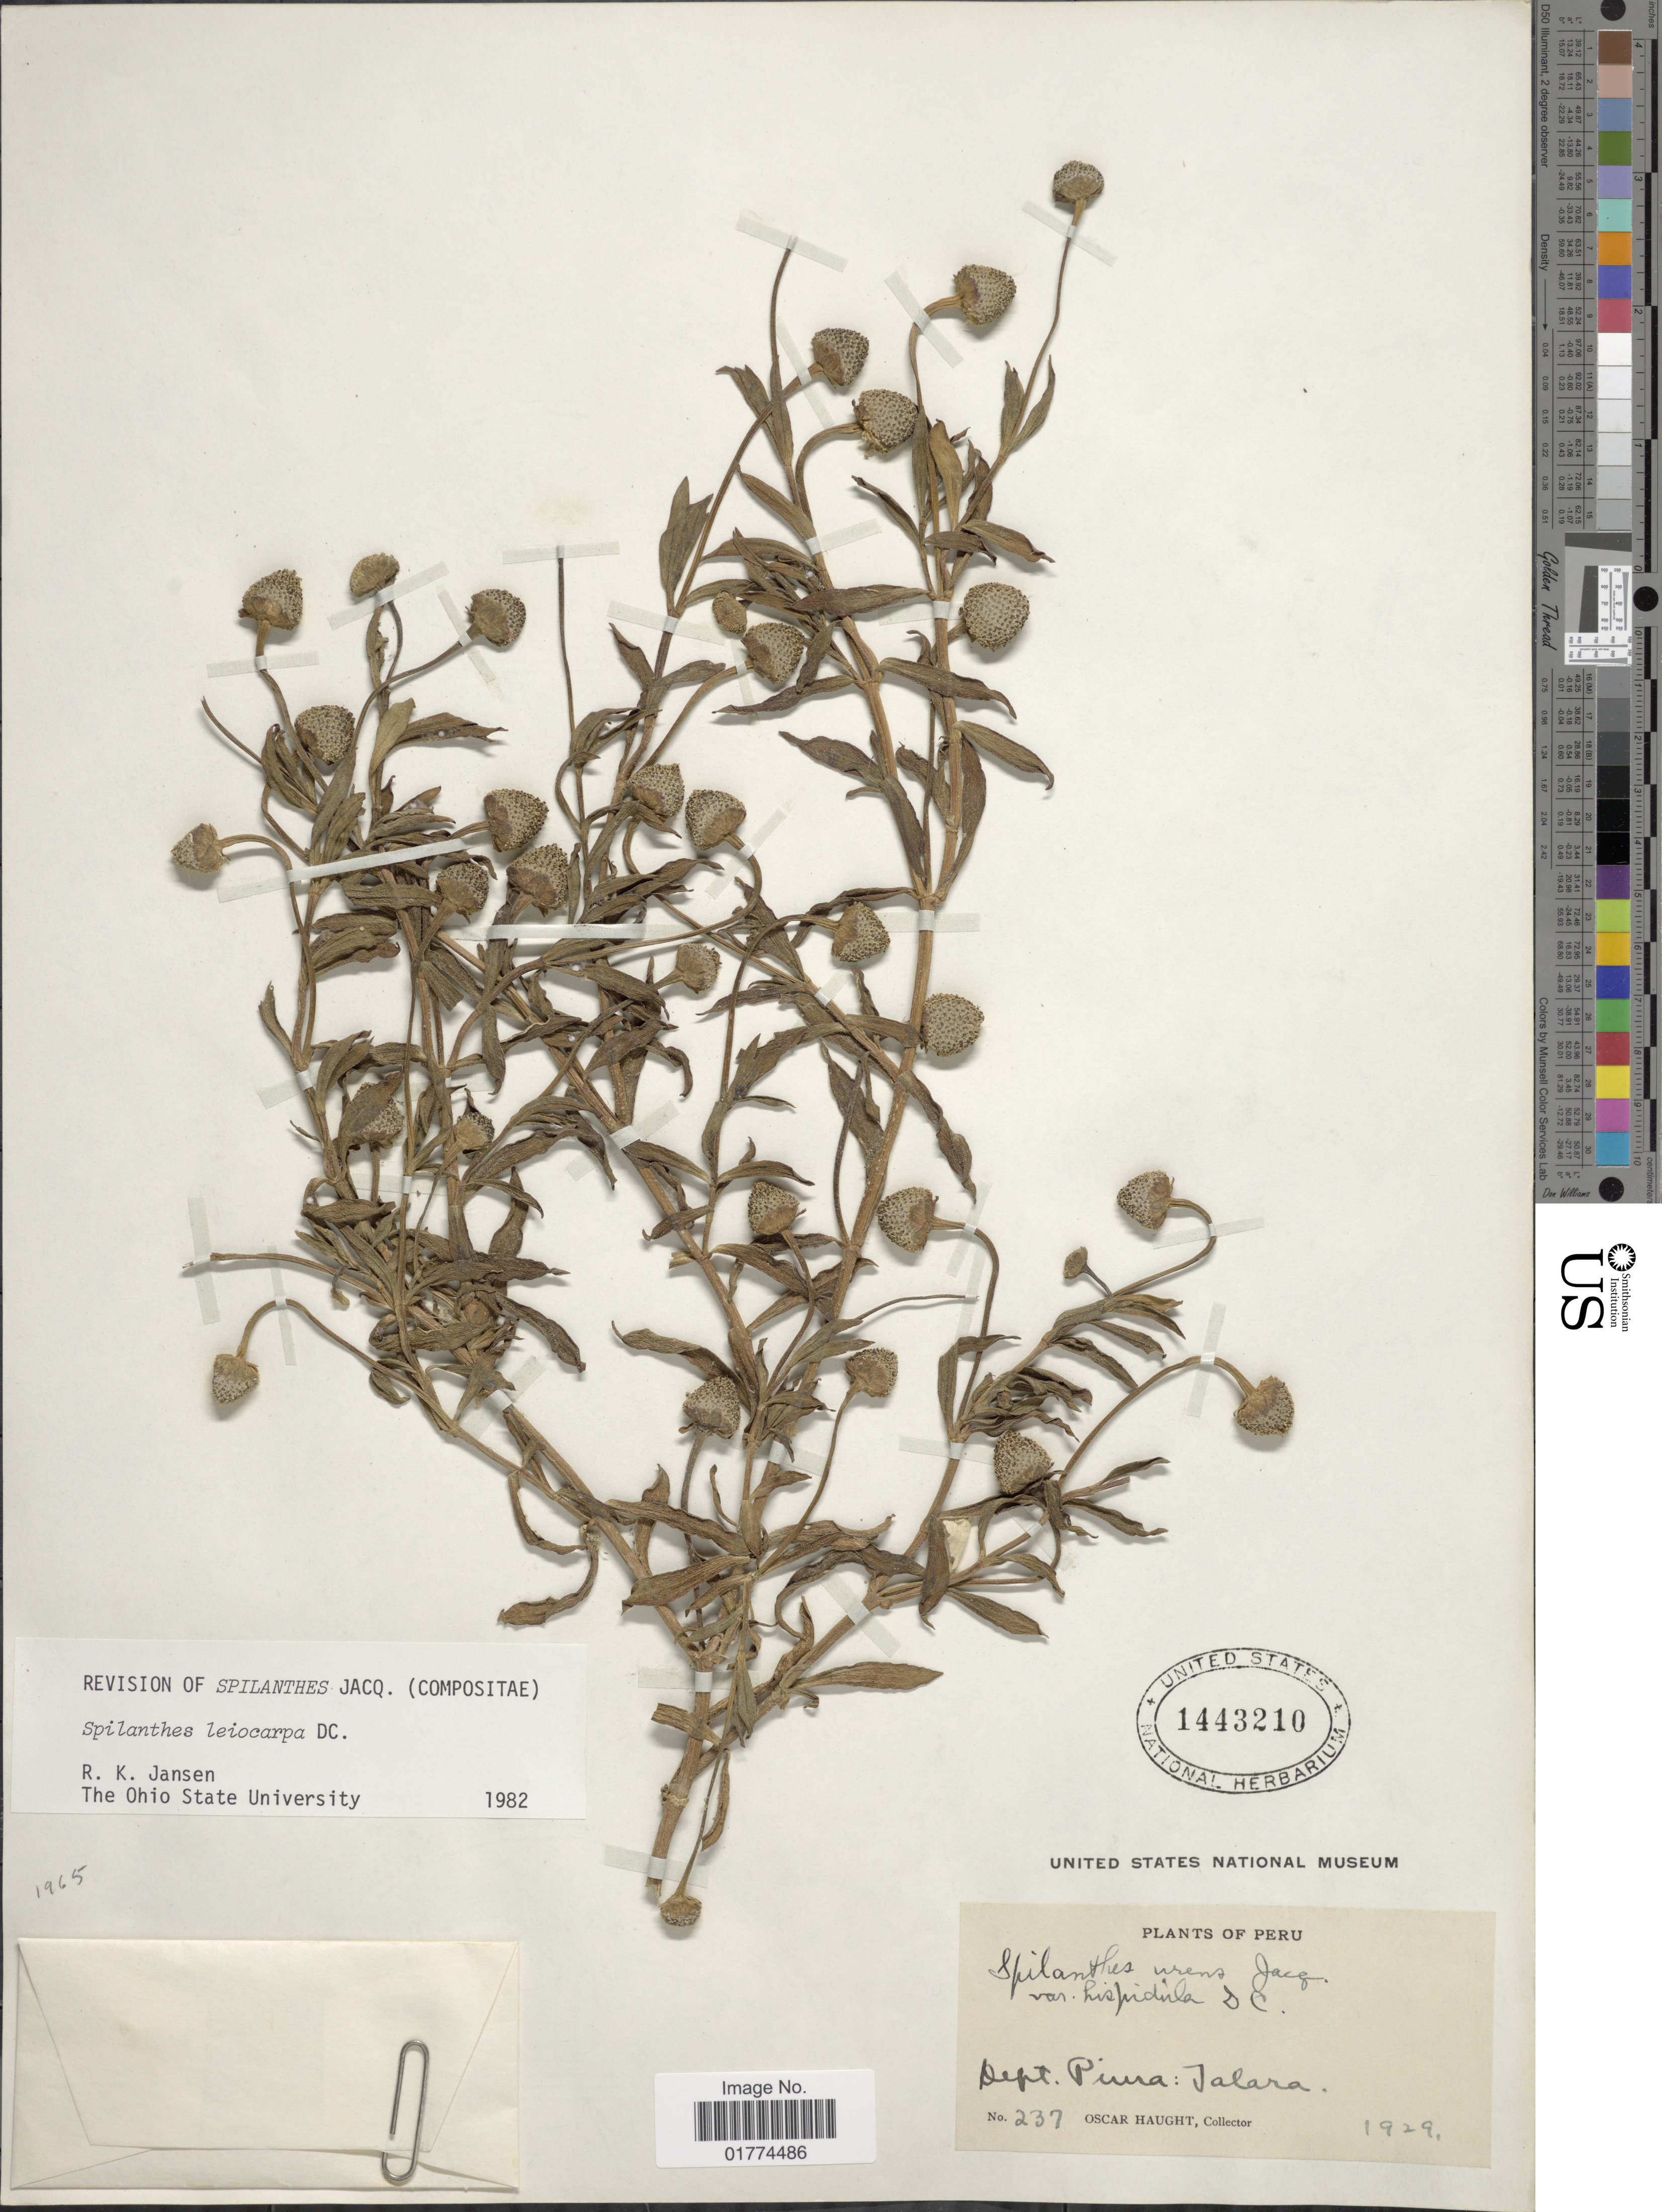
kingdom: Plantae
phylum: Tracheophyta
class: Magnoliopsida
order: Asterales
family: Asteraceae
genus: Spilanthes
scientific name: Spilanthes leiocarpa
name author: DC.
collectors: O. Haught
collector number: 237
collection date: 1929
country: Peru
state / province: Piura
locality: Jalara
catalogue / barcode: US 1443210